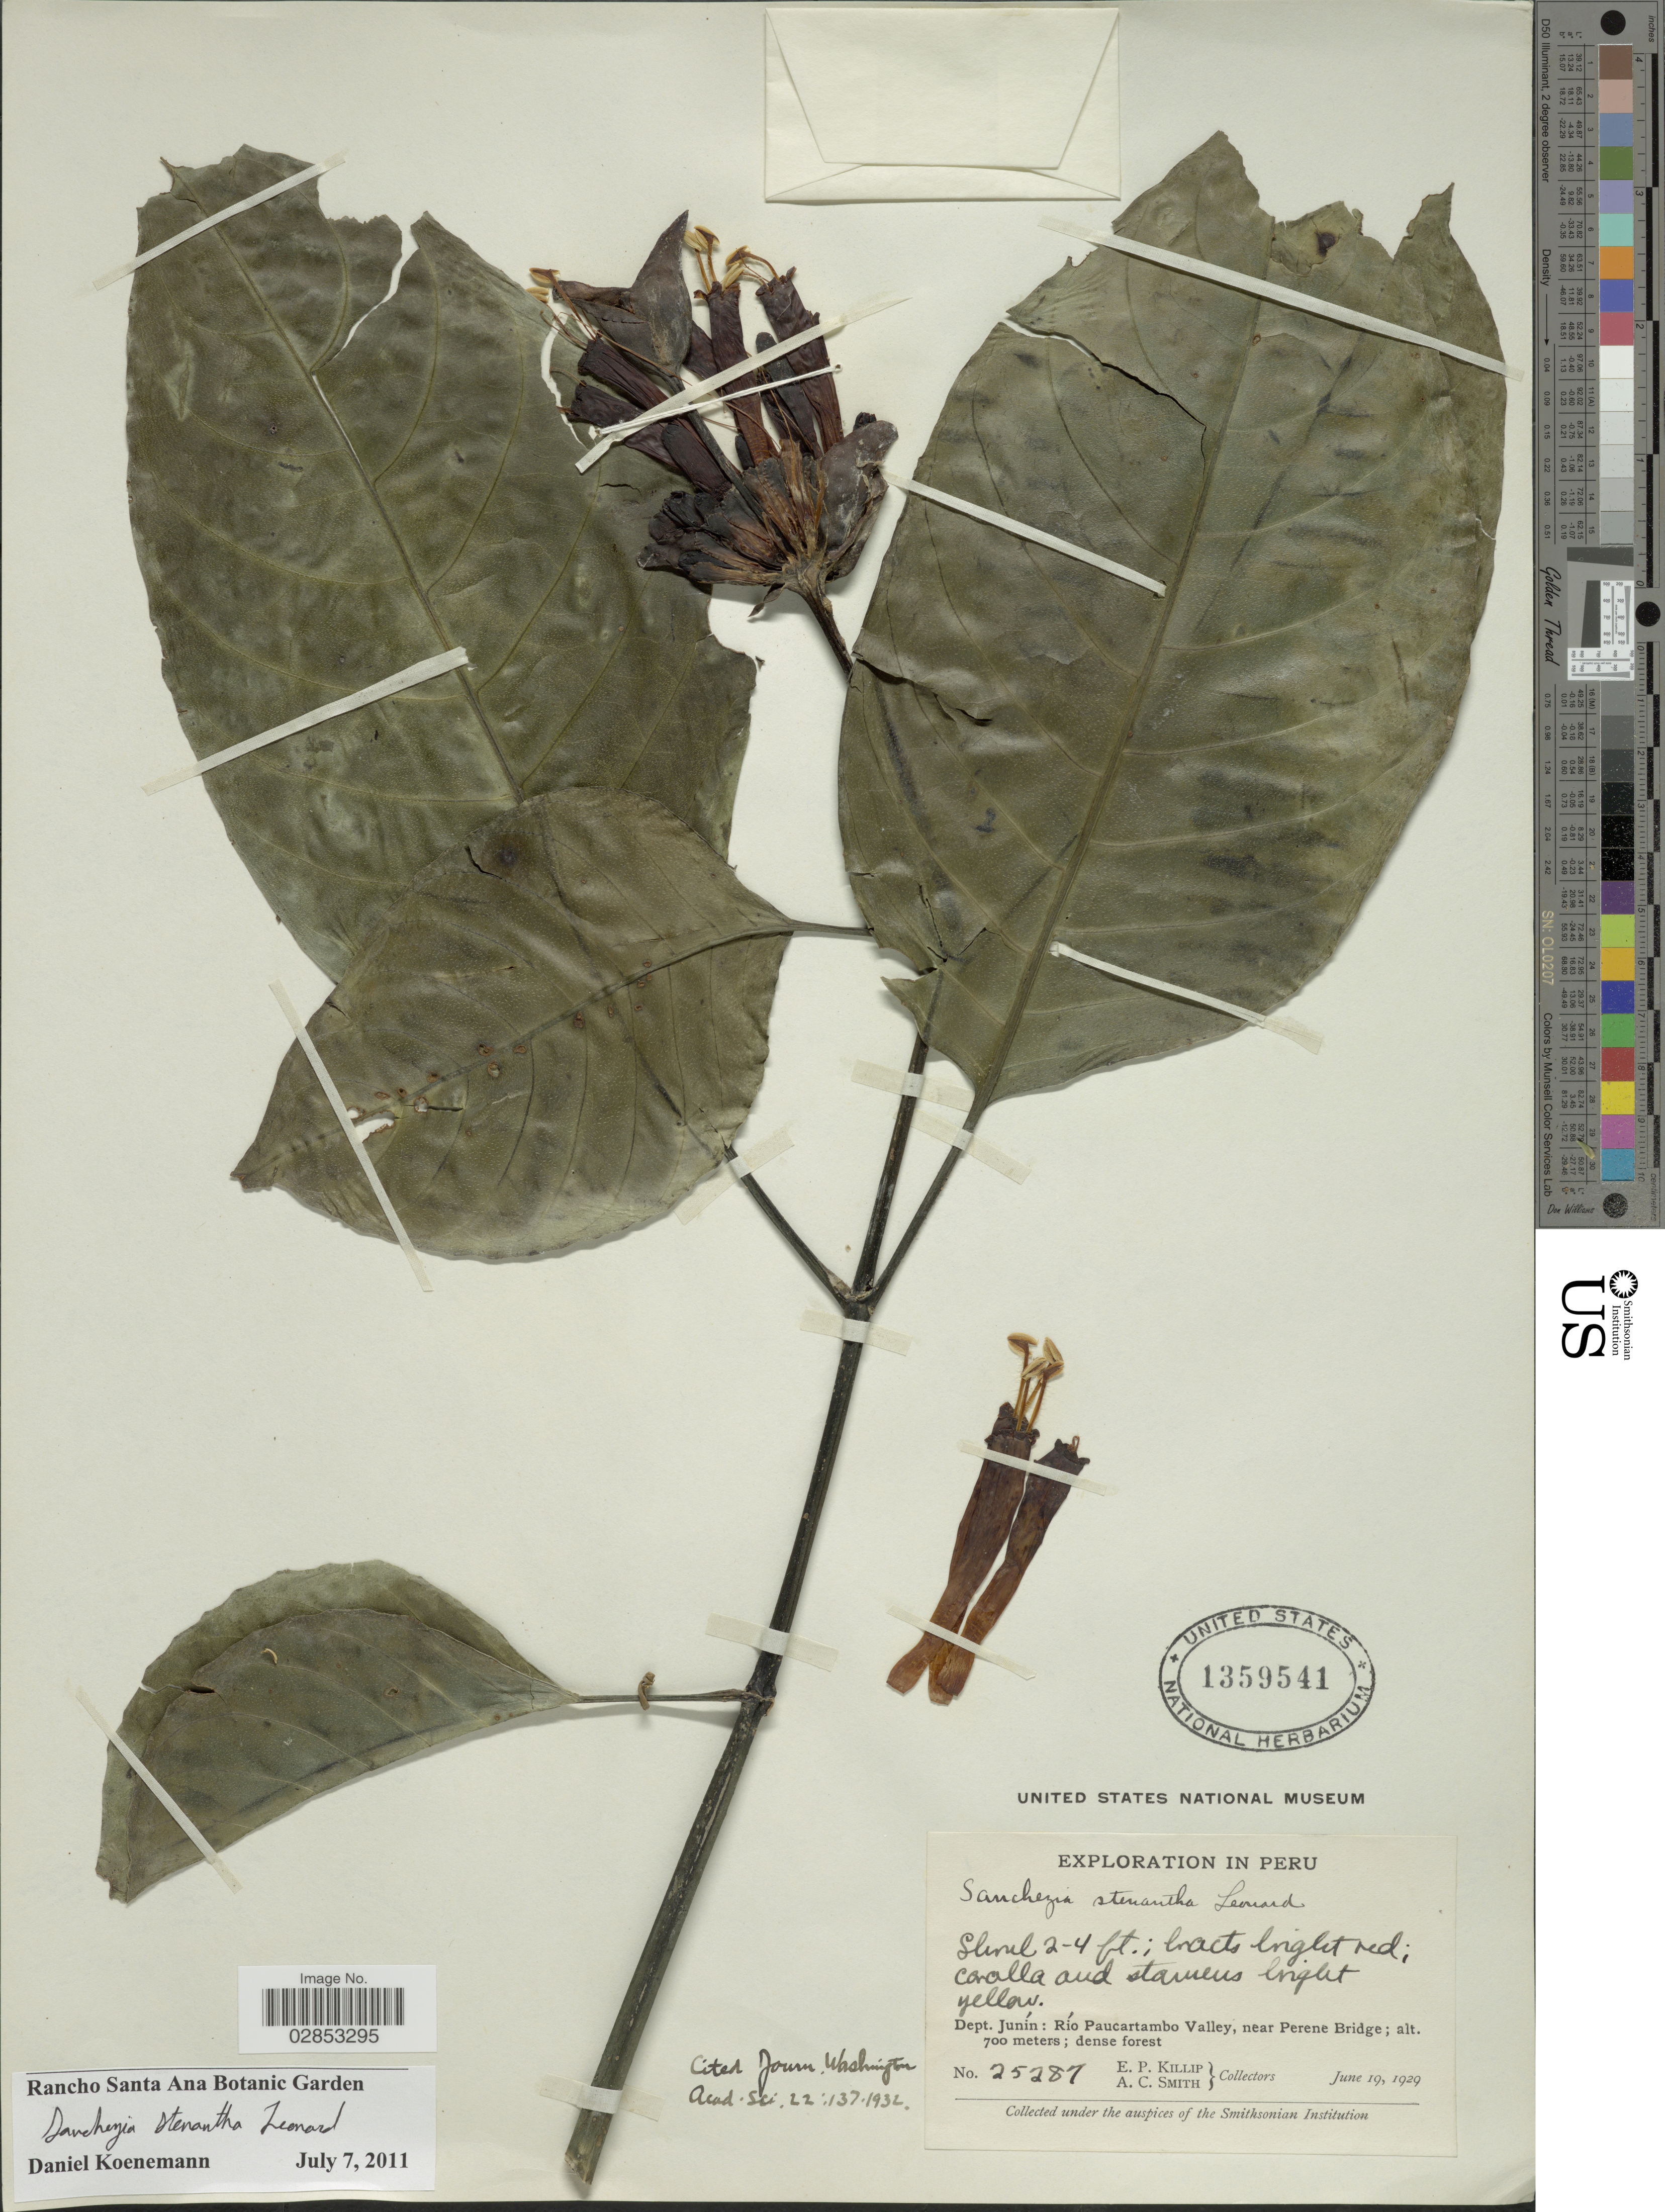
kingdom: Plantae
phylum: Tracheophyta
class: Magnoliopsida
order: Lamiales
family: Acanthaceae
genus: Sanchezia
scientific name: Sanchezia ovata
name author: Ruiz & Pav.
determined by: Azevedo, Igor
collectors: E. P. Killip & A. C. Smith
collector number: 25287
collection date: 1929-06-19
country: Peru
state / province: Junín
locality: Dept. Junín: Río Paucartambo Valley, near Perene Bridge.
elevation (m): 700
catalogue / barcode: US 1359541